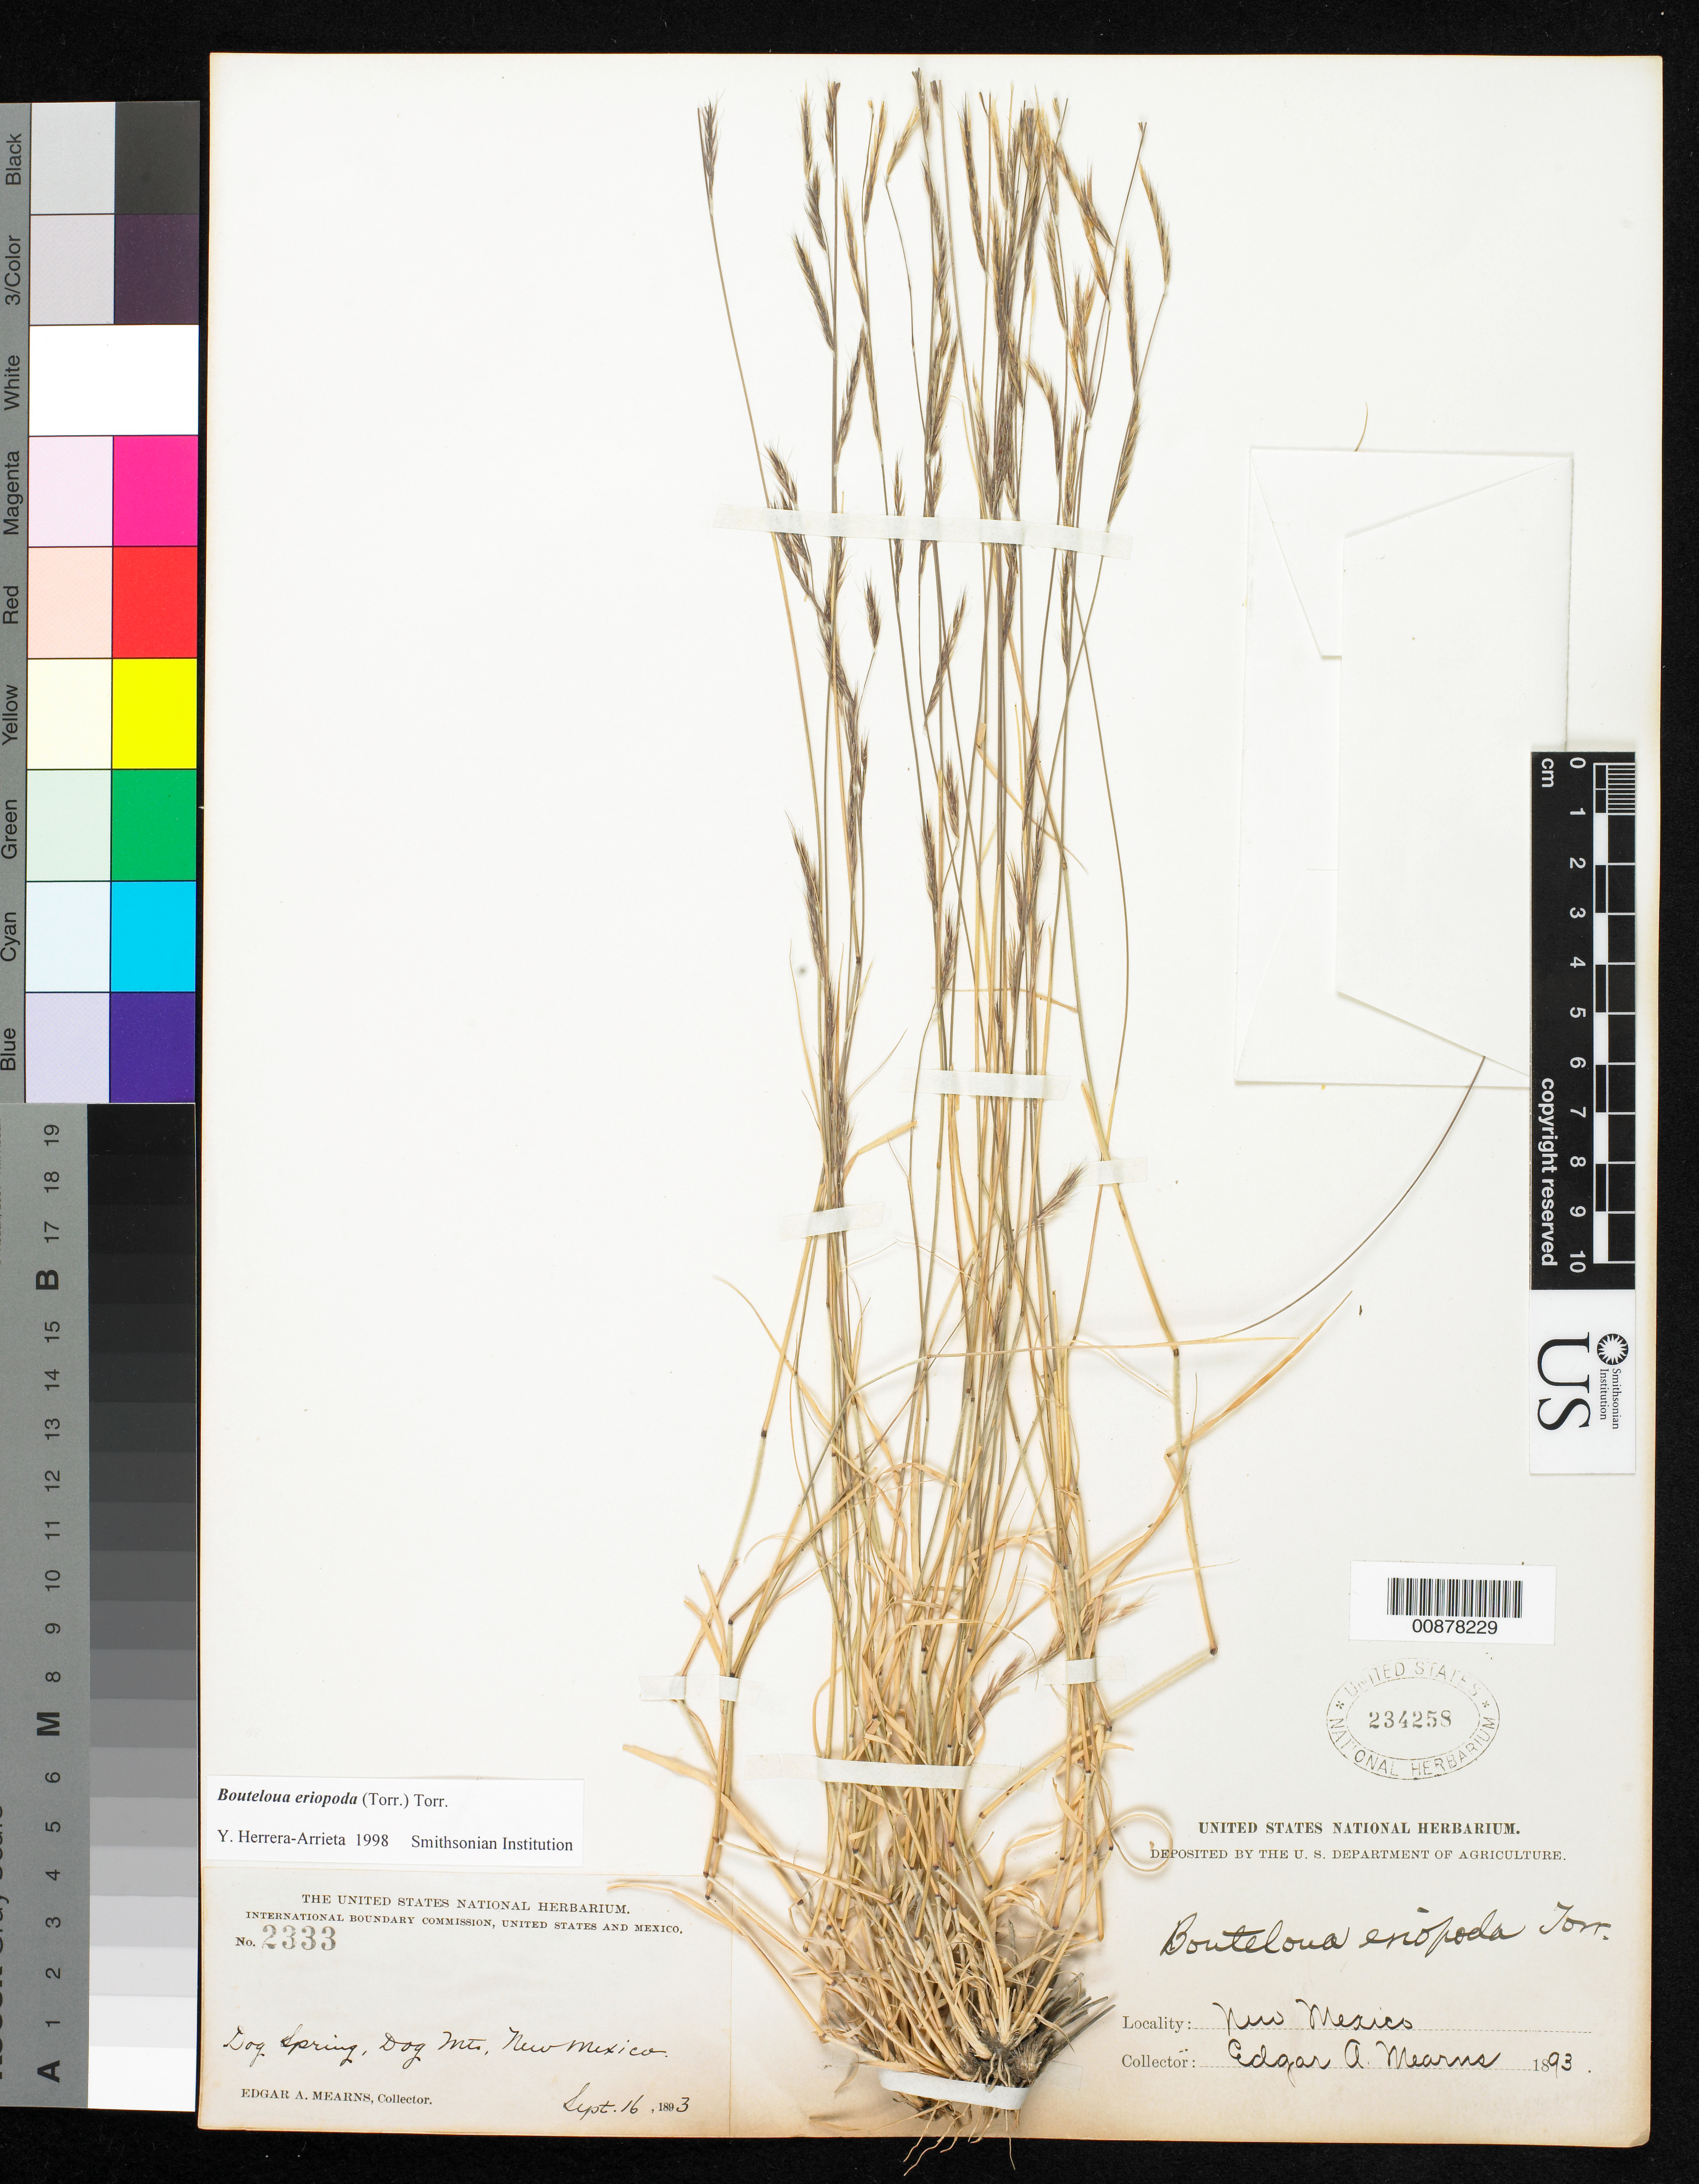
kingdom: Plantae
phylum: Tracheophyta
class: Liliopsida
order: Poales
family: Poaceae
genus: Bouteloua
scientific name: Bouteloua eriopoda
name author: (Torr.) Torr.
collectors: E. A. Mearns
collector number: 2333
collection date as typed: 16 Sep 1893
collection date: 1893-09-16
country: United States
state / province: New Mexico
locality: Dog Spring, Dog Mts., New Mexico.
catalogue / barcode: US 234258